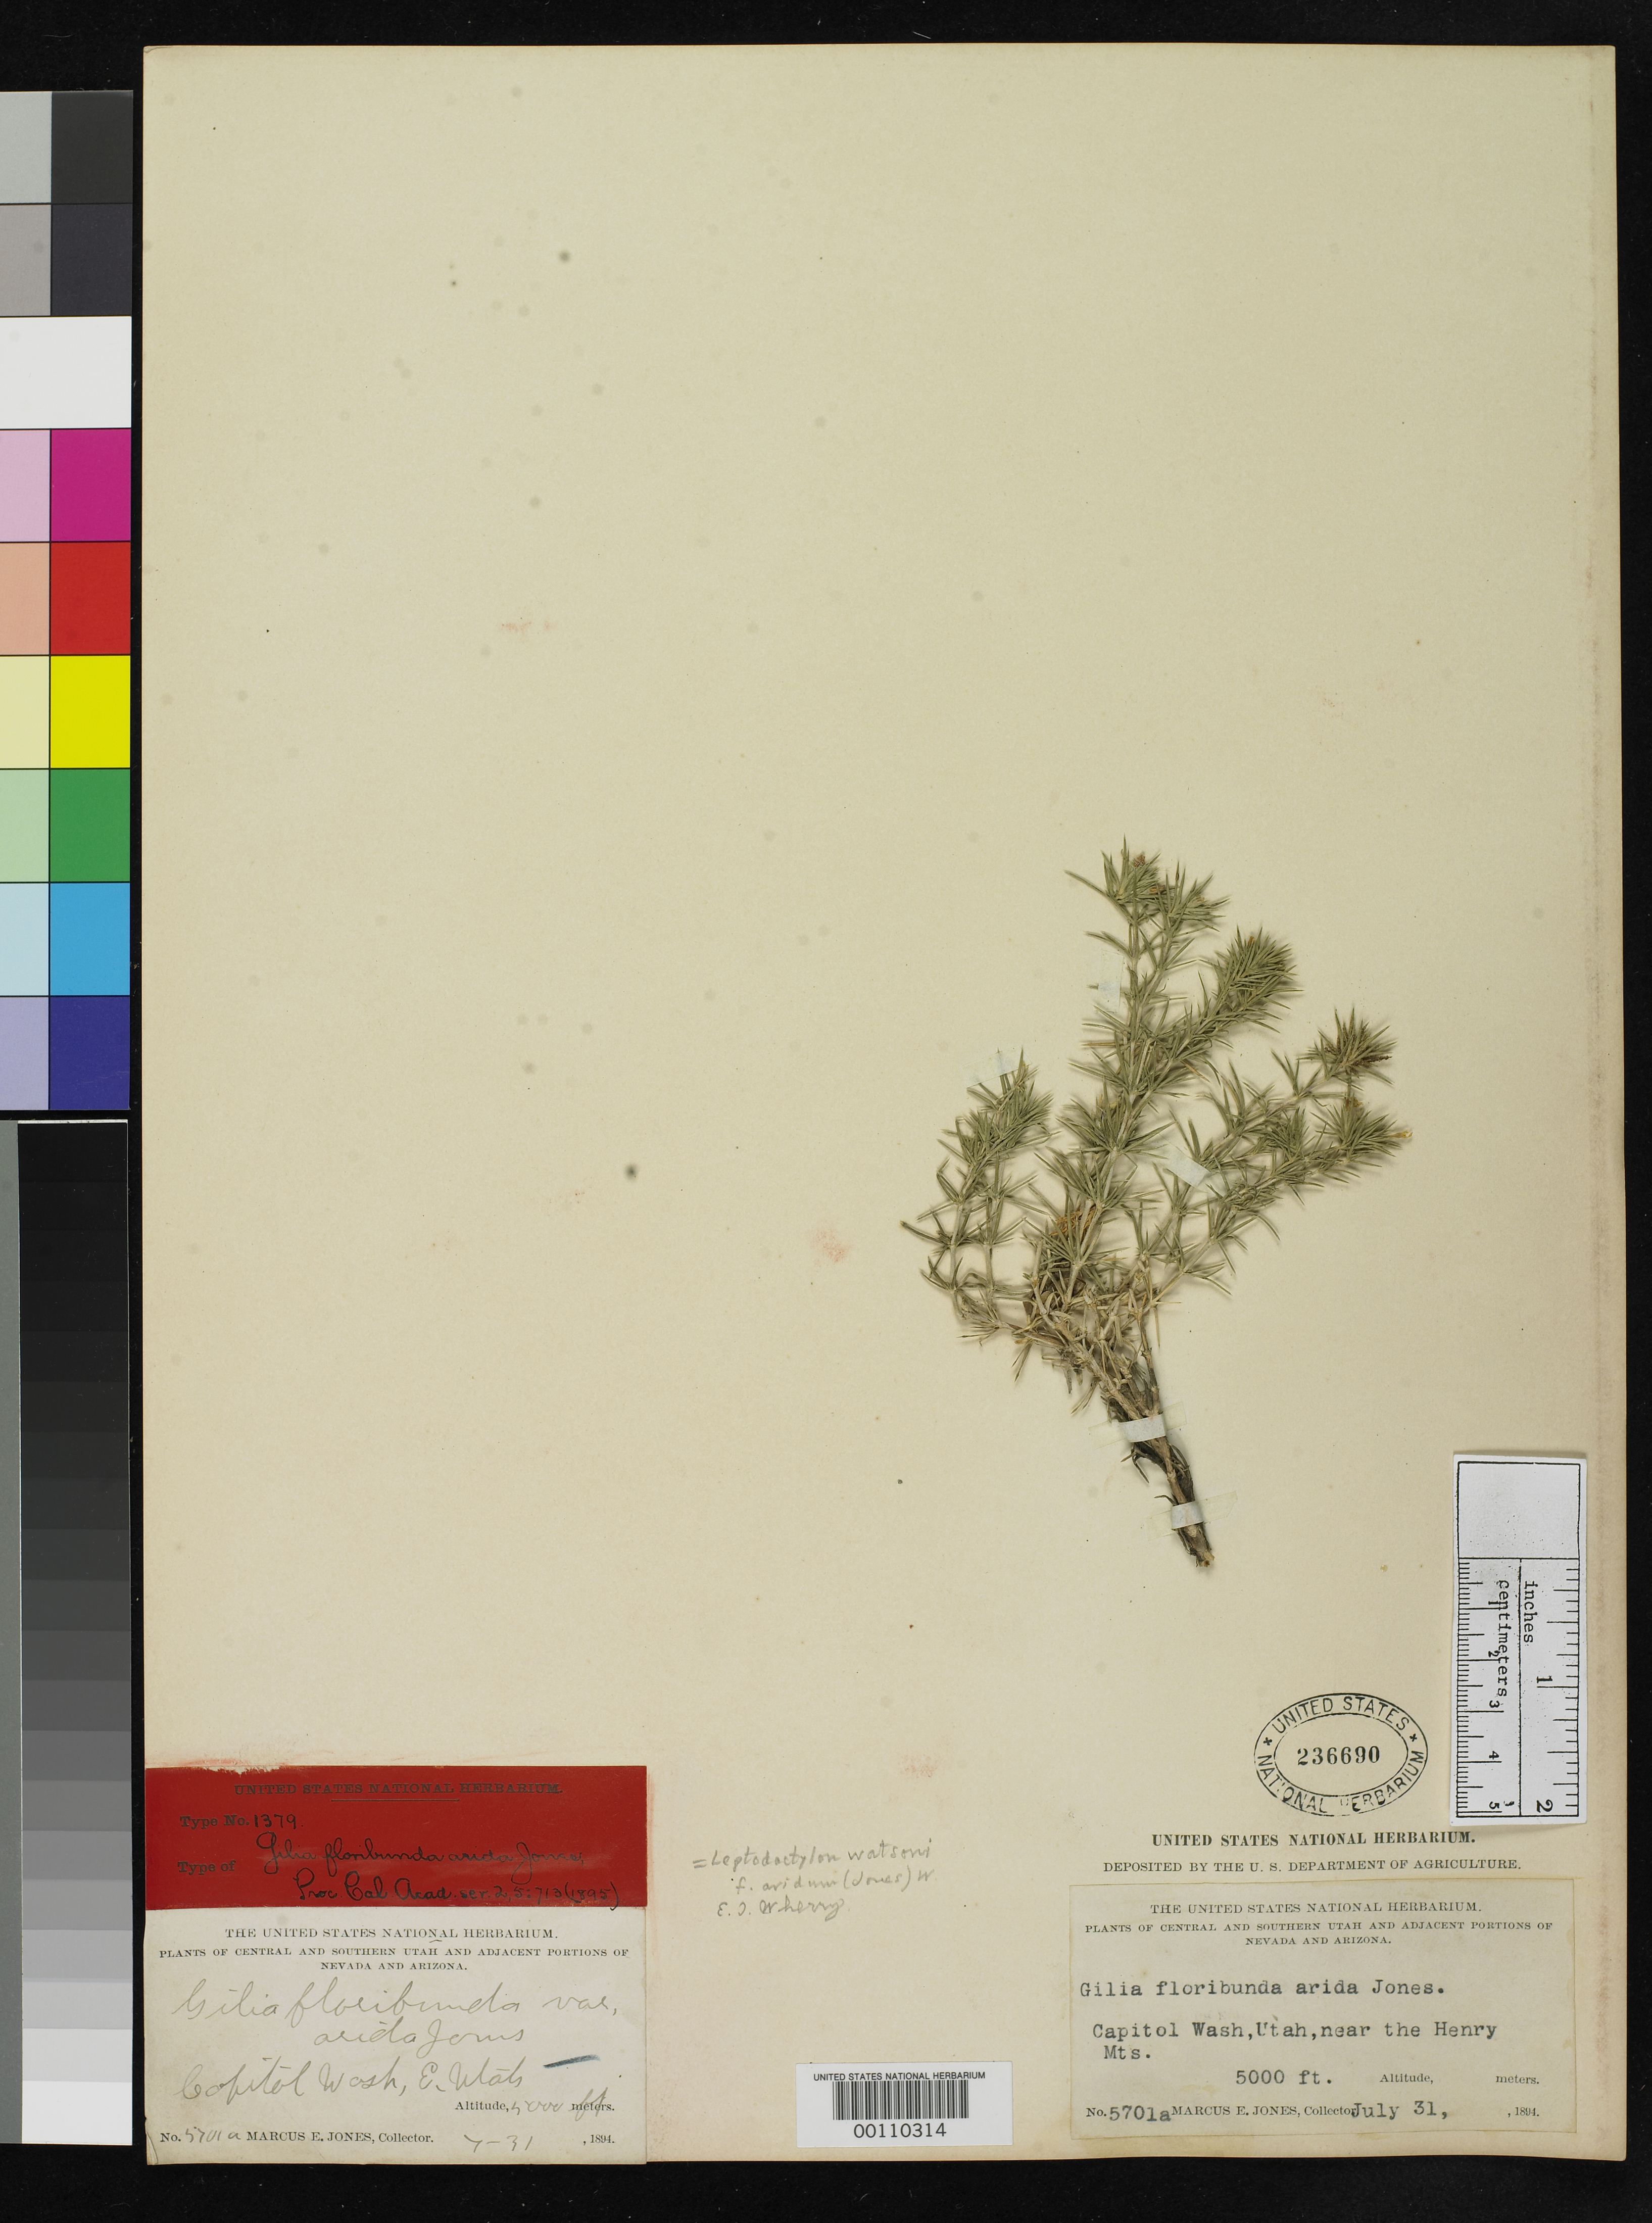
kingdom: Plantae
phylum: Tracheophyta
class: Magnoliopsida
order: Ericales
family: Polemoniaceae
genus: Gilia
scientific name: Gilia floribunda var. arida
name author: M.E. Jones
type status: Isotype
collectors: M. E. Jones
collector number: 5701 a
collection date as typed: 31 Jul 1894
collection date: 1894-07-31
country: United States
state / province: Utah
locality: Capital Wash, near Henry Mts.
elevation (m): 1524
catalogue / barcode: US 236690